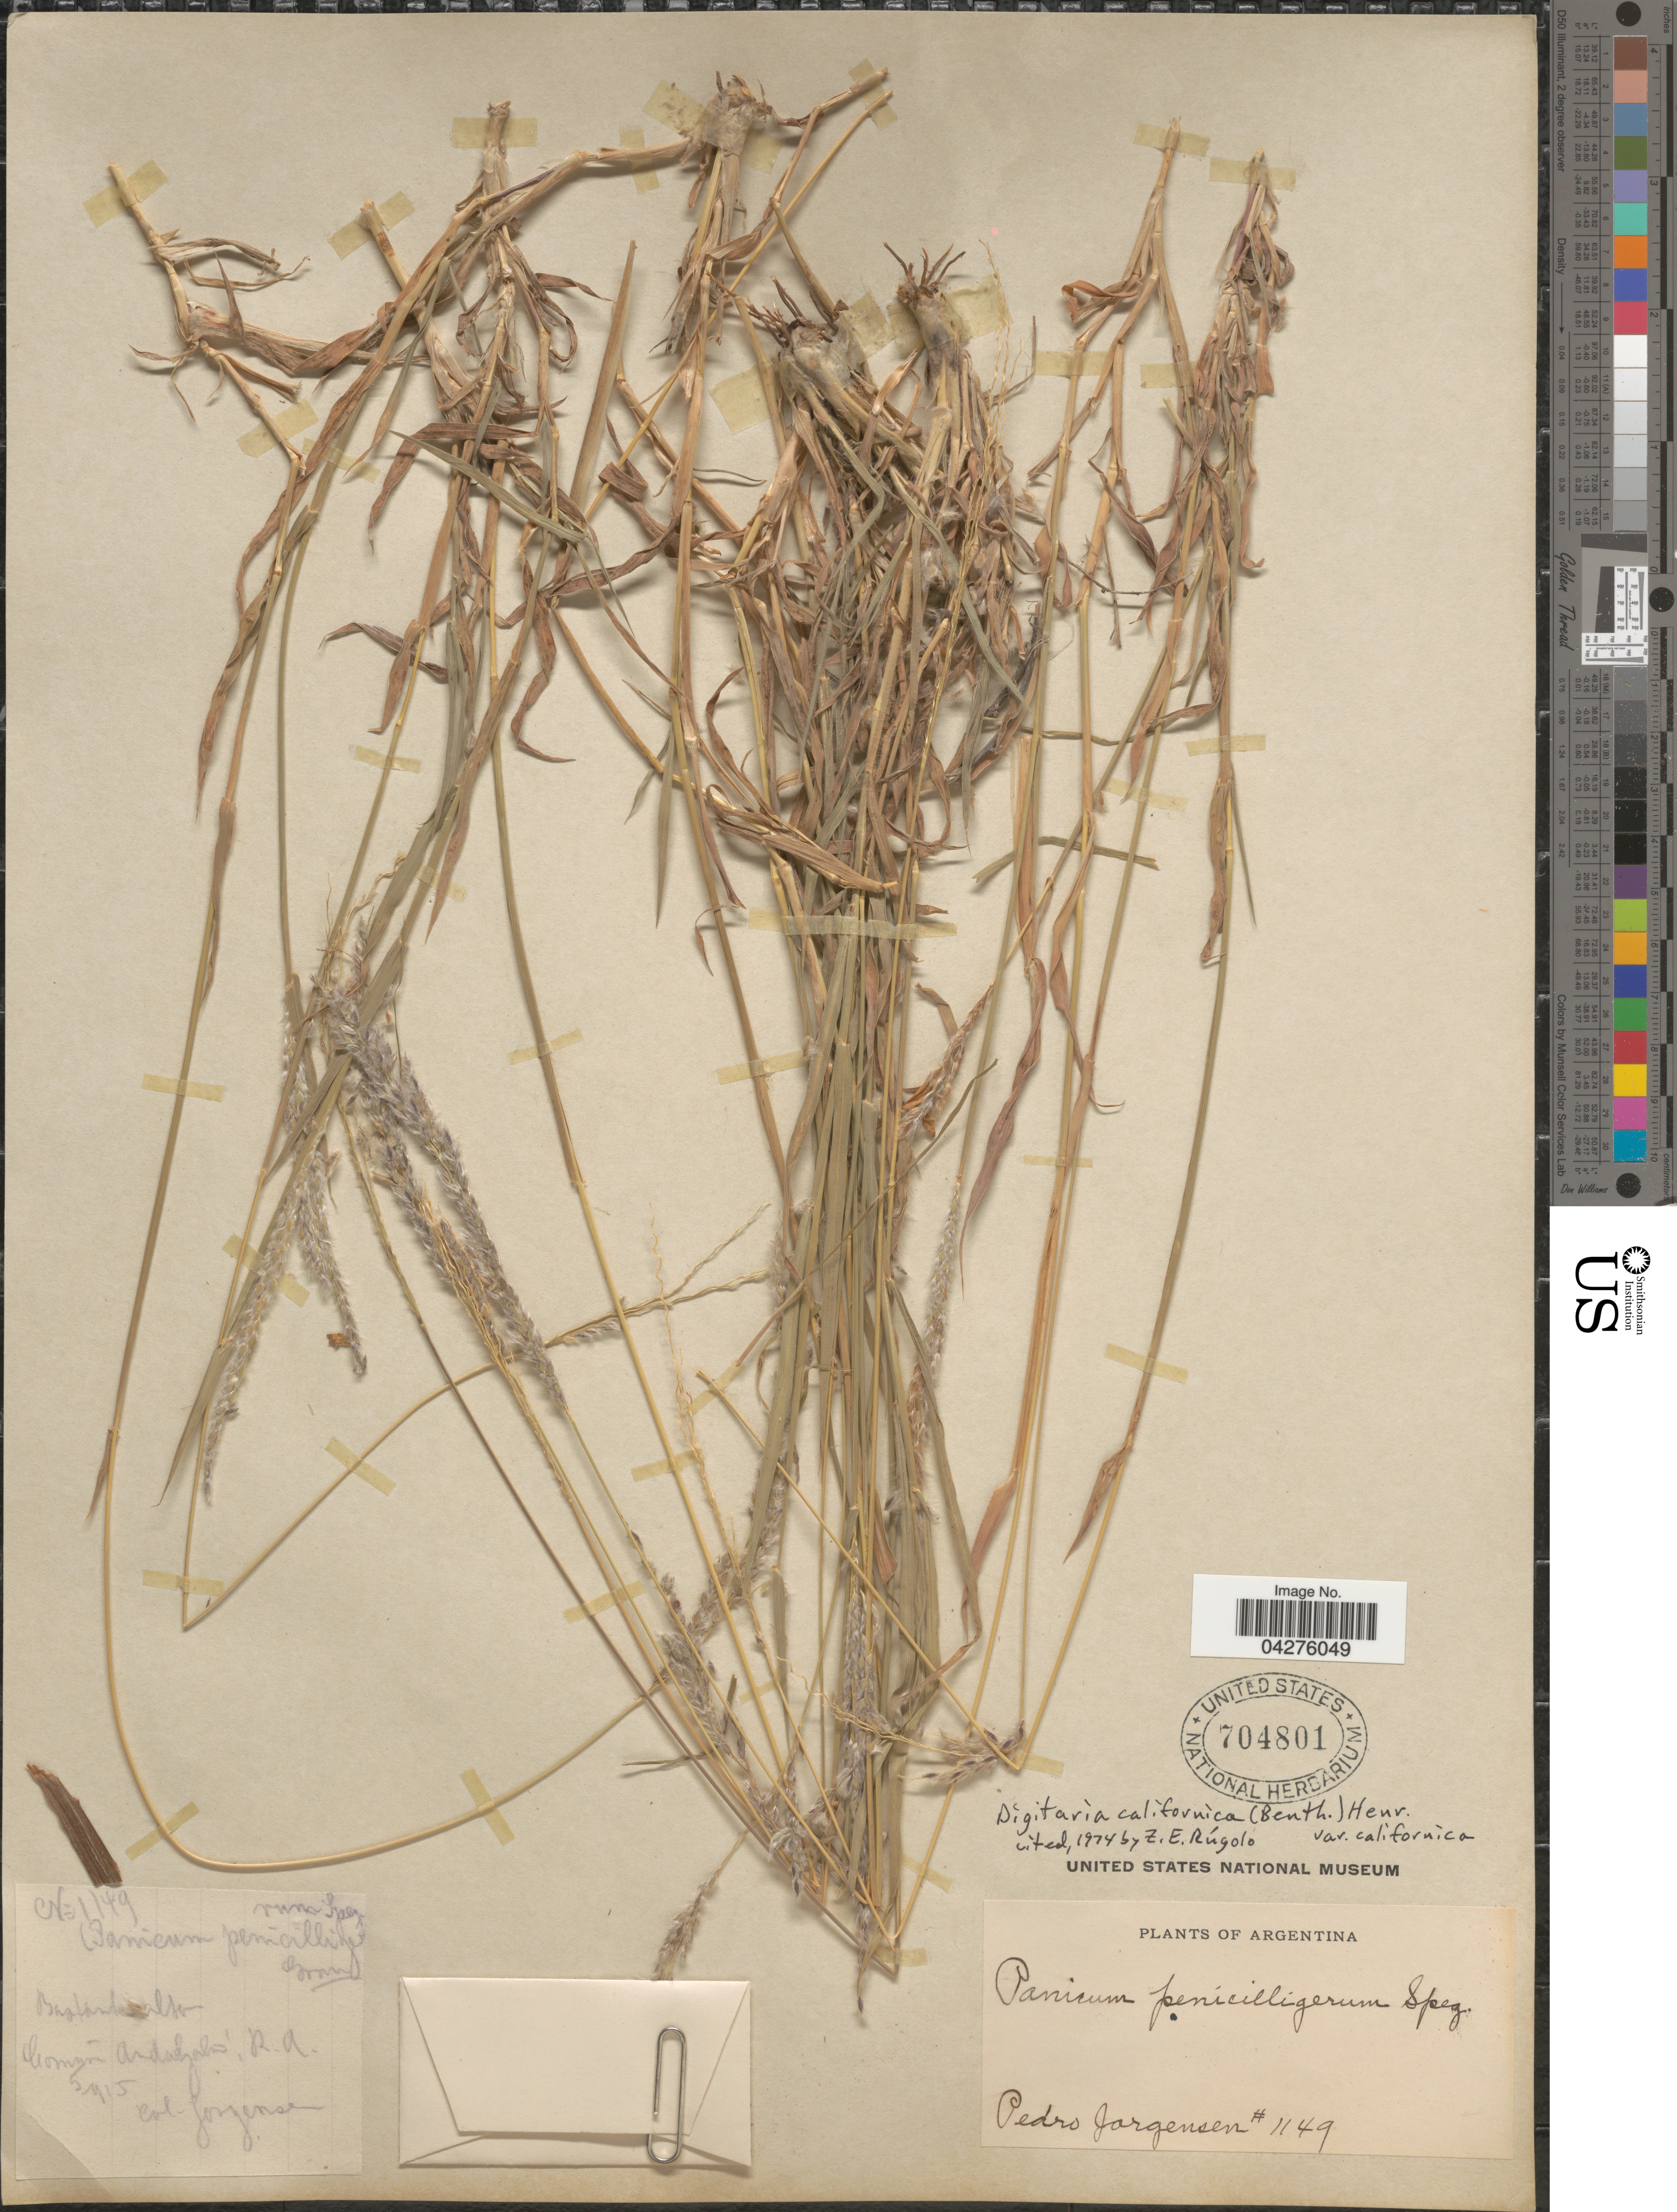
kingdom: Plantae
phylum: Tracheophyta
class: Liliopsida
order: Poales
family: Poaceae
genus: Digitaria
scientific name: Digitaria californica var. californica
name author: (Benth.) Henr.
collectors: P. Jörgensen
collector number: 1149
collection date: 1915-05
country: Argentina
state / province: Catamarca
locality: Común Andalgalá R.A.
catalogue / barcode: US 704801